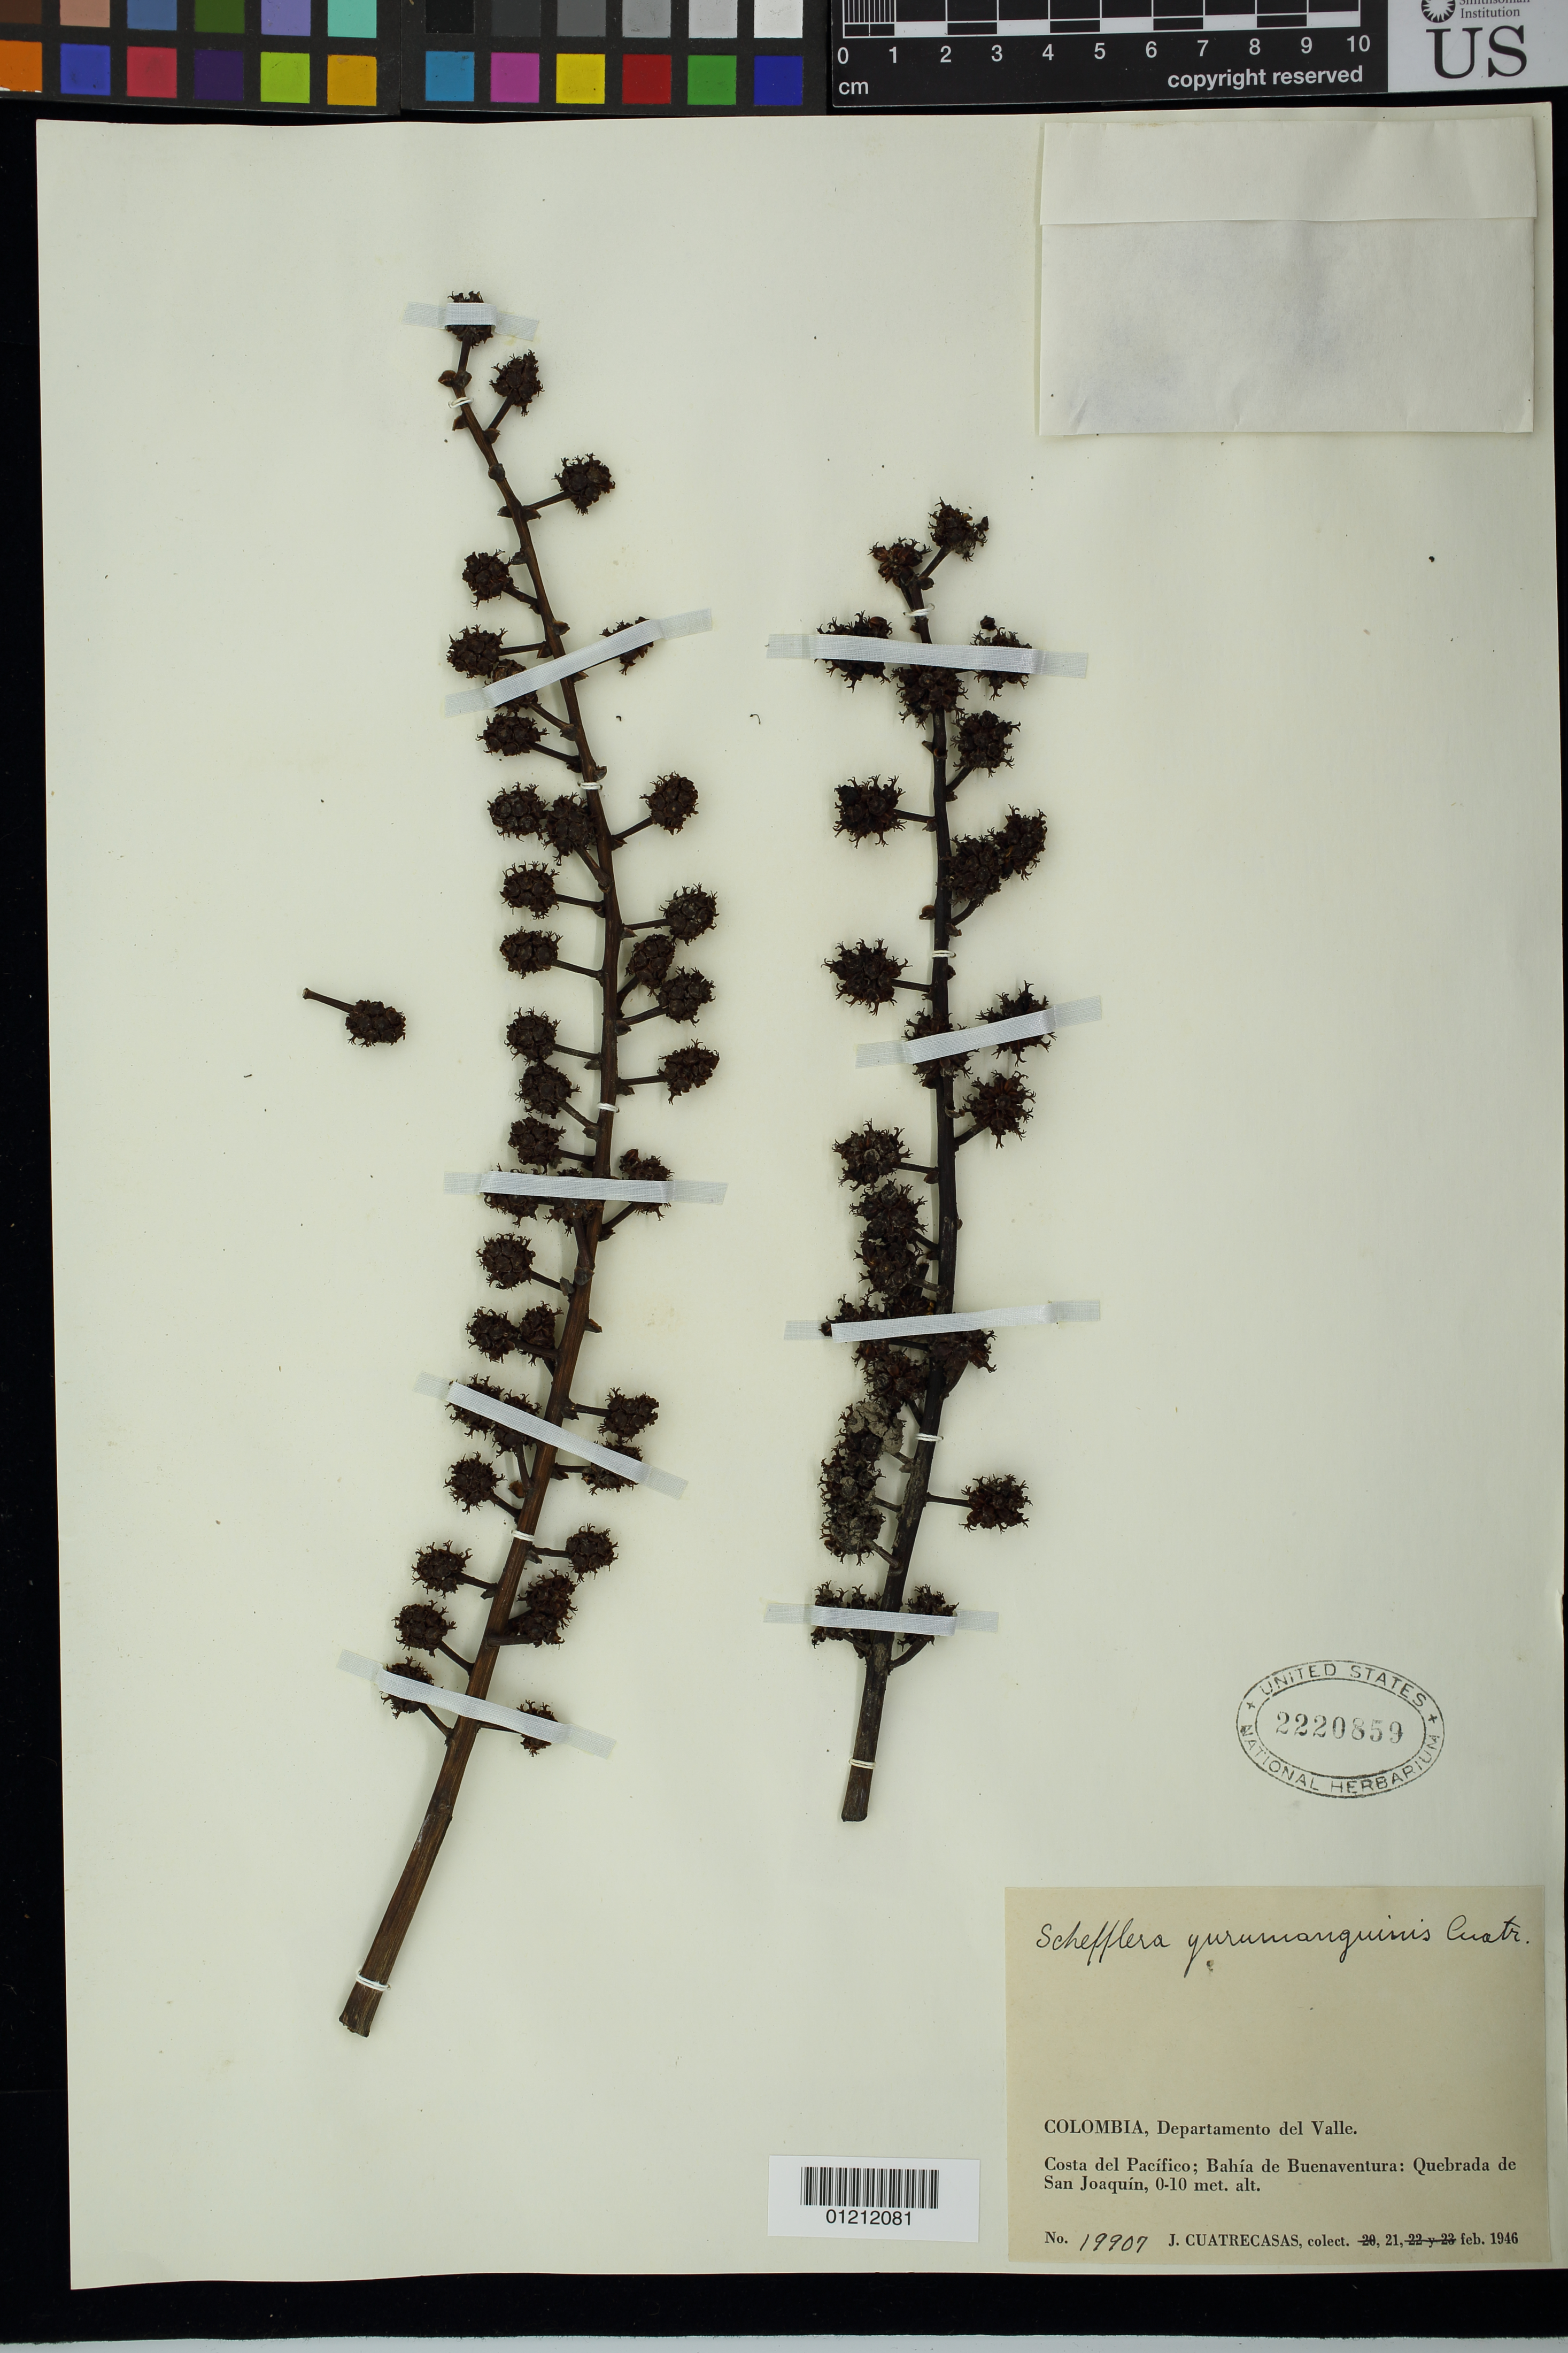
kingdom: Plantae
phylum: Tracheophyta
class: Magnoliopsida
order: Apiales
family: Araliaceae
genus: Schefflera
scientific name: Schefflera yurumanguinis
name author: Cuatrec.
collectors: J. Cuatrecasas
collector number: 19907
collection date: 1946-02-21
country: Colombia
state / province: Valle del Cauca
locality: Costa del Pacífico; Bahía de Buenaventura: Quebrada de San Joaquín.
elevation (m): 0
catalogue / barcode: US 2220859